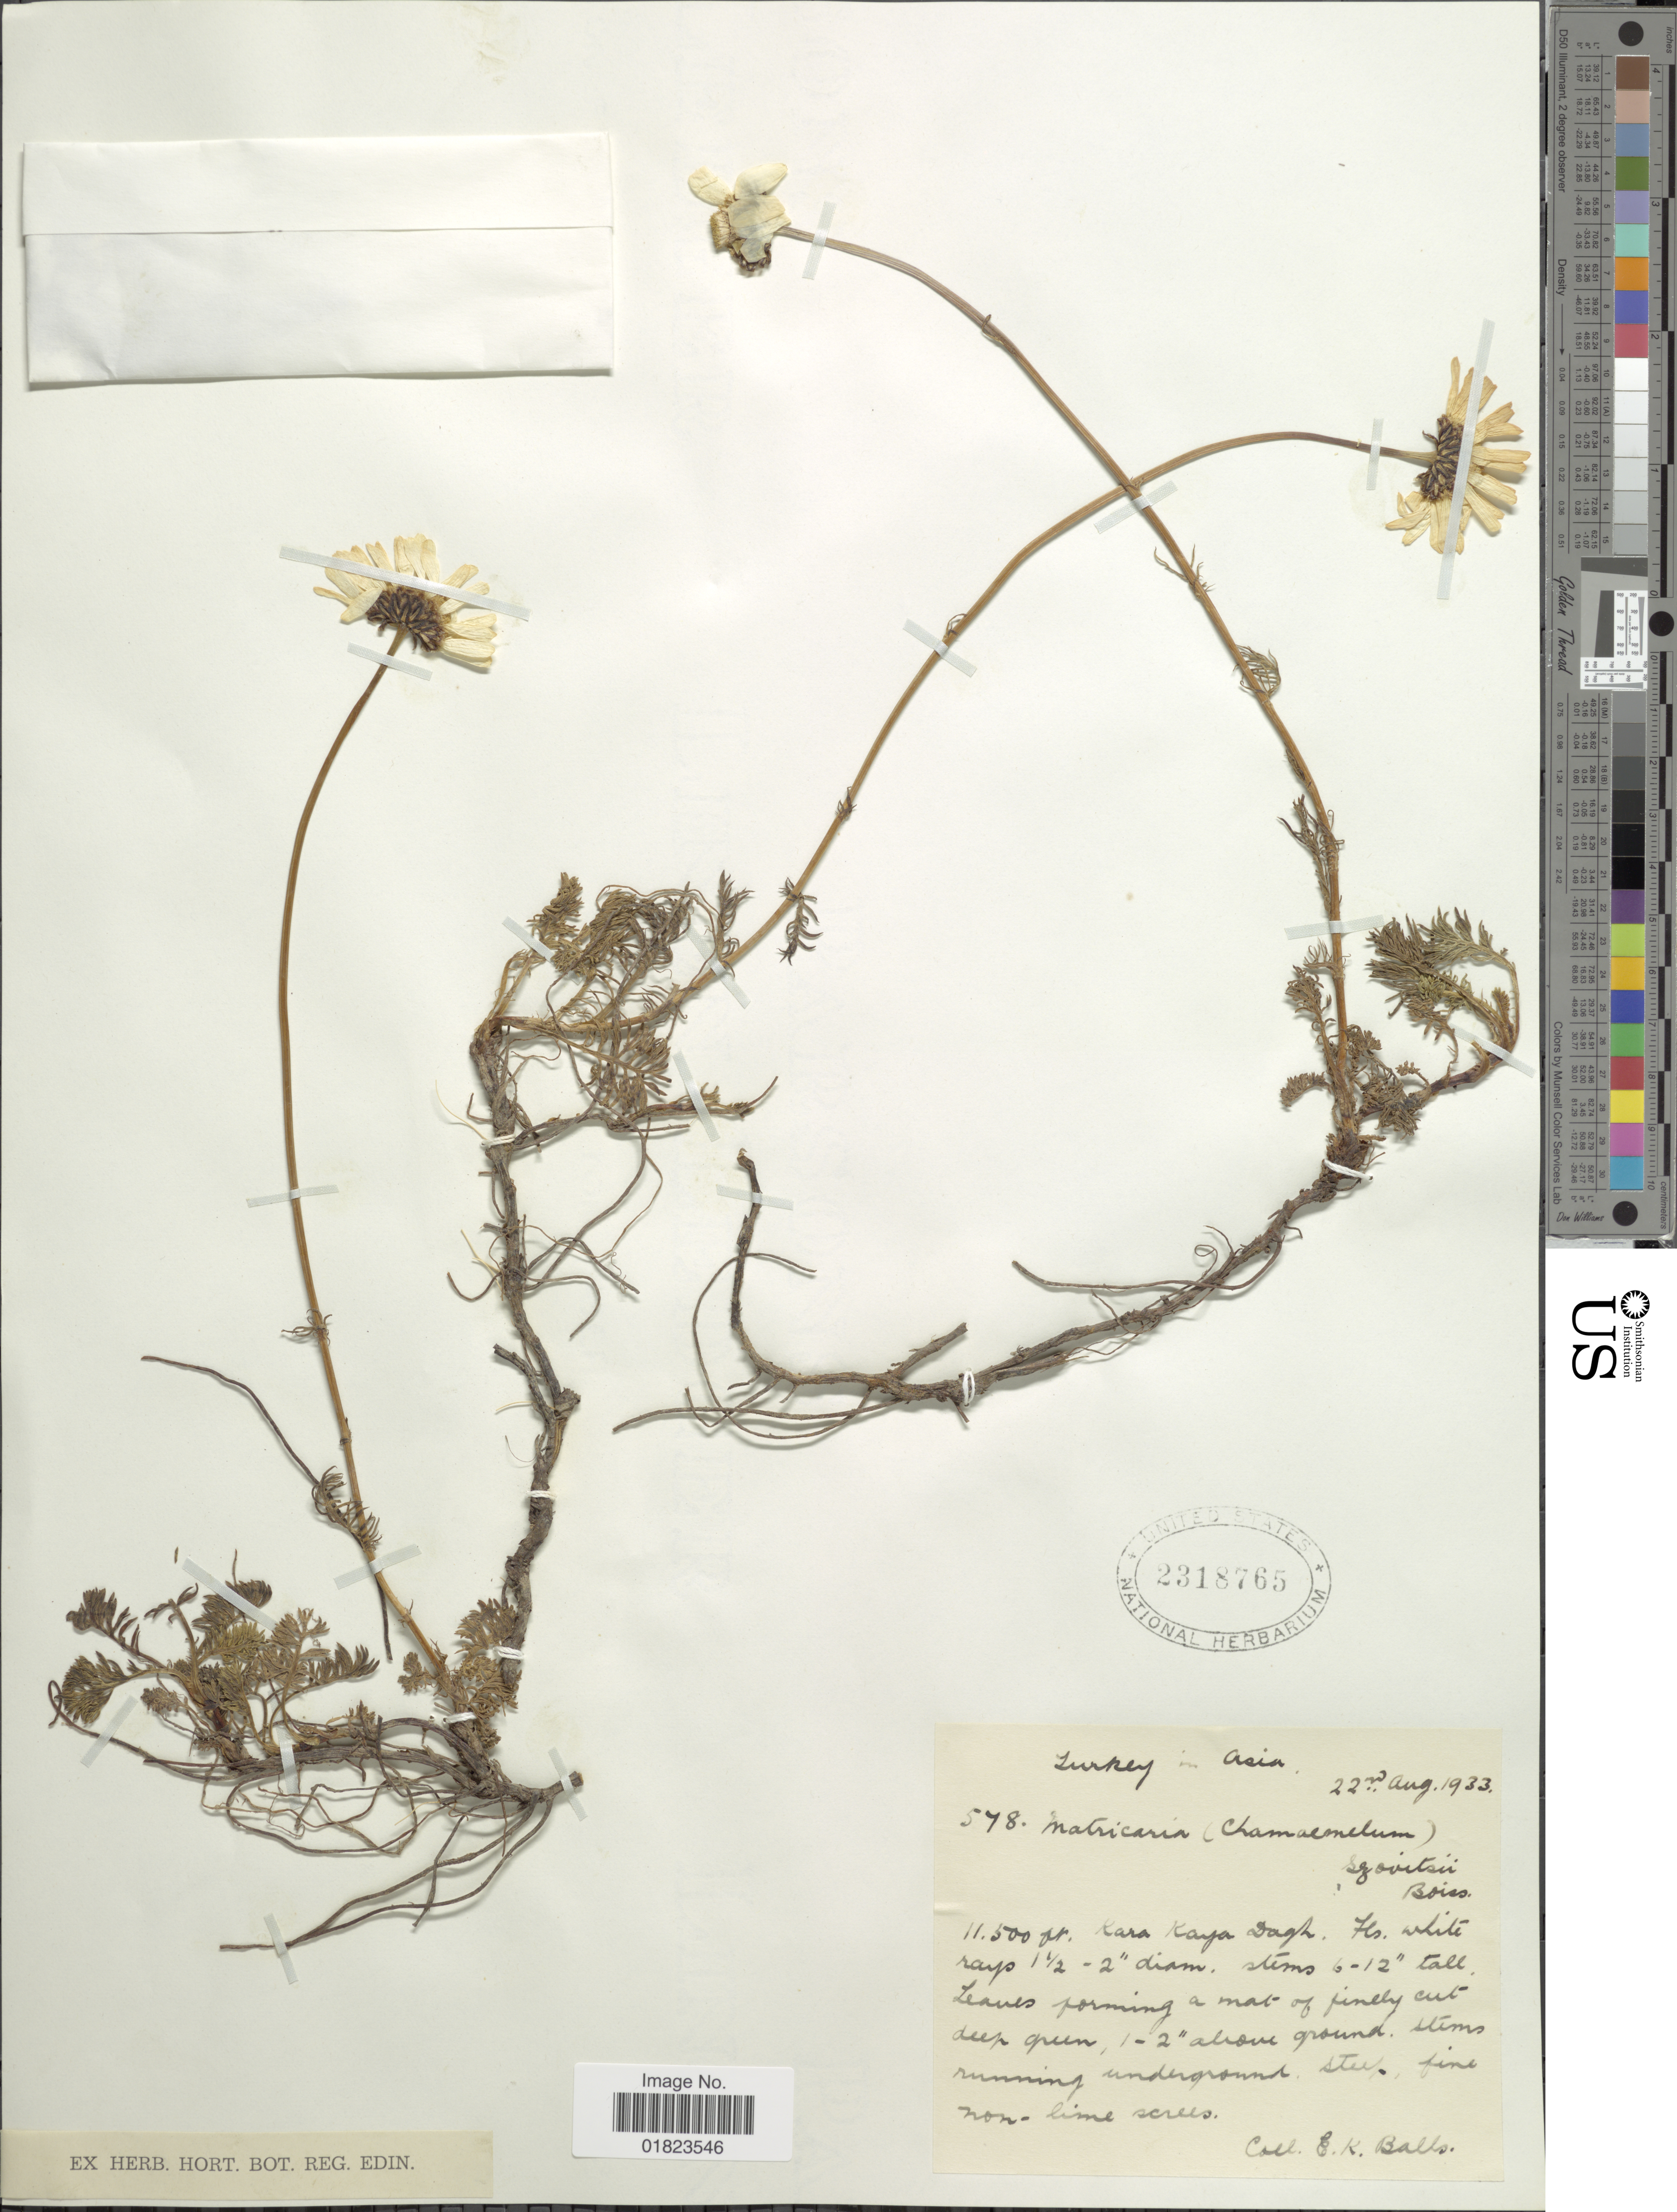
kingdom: Plantae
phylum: Tracheophyta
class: Magnoliopsida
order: Asterales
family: Asteraceae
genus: Tripleurospermum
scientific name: Tripleurospermum oreades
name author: (Boiss.) Rech. f.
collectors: E. K. Balls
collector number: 578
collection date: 1933-08-22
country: Turkey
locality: Turkey in Asia. Kara-Kaya Dagh.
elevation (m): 3505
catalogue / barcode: US 2318765